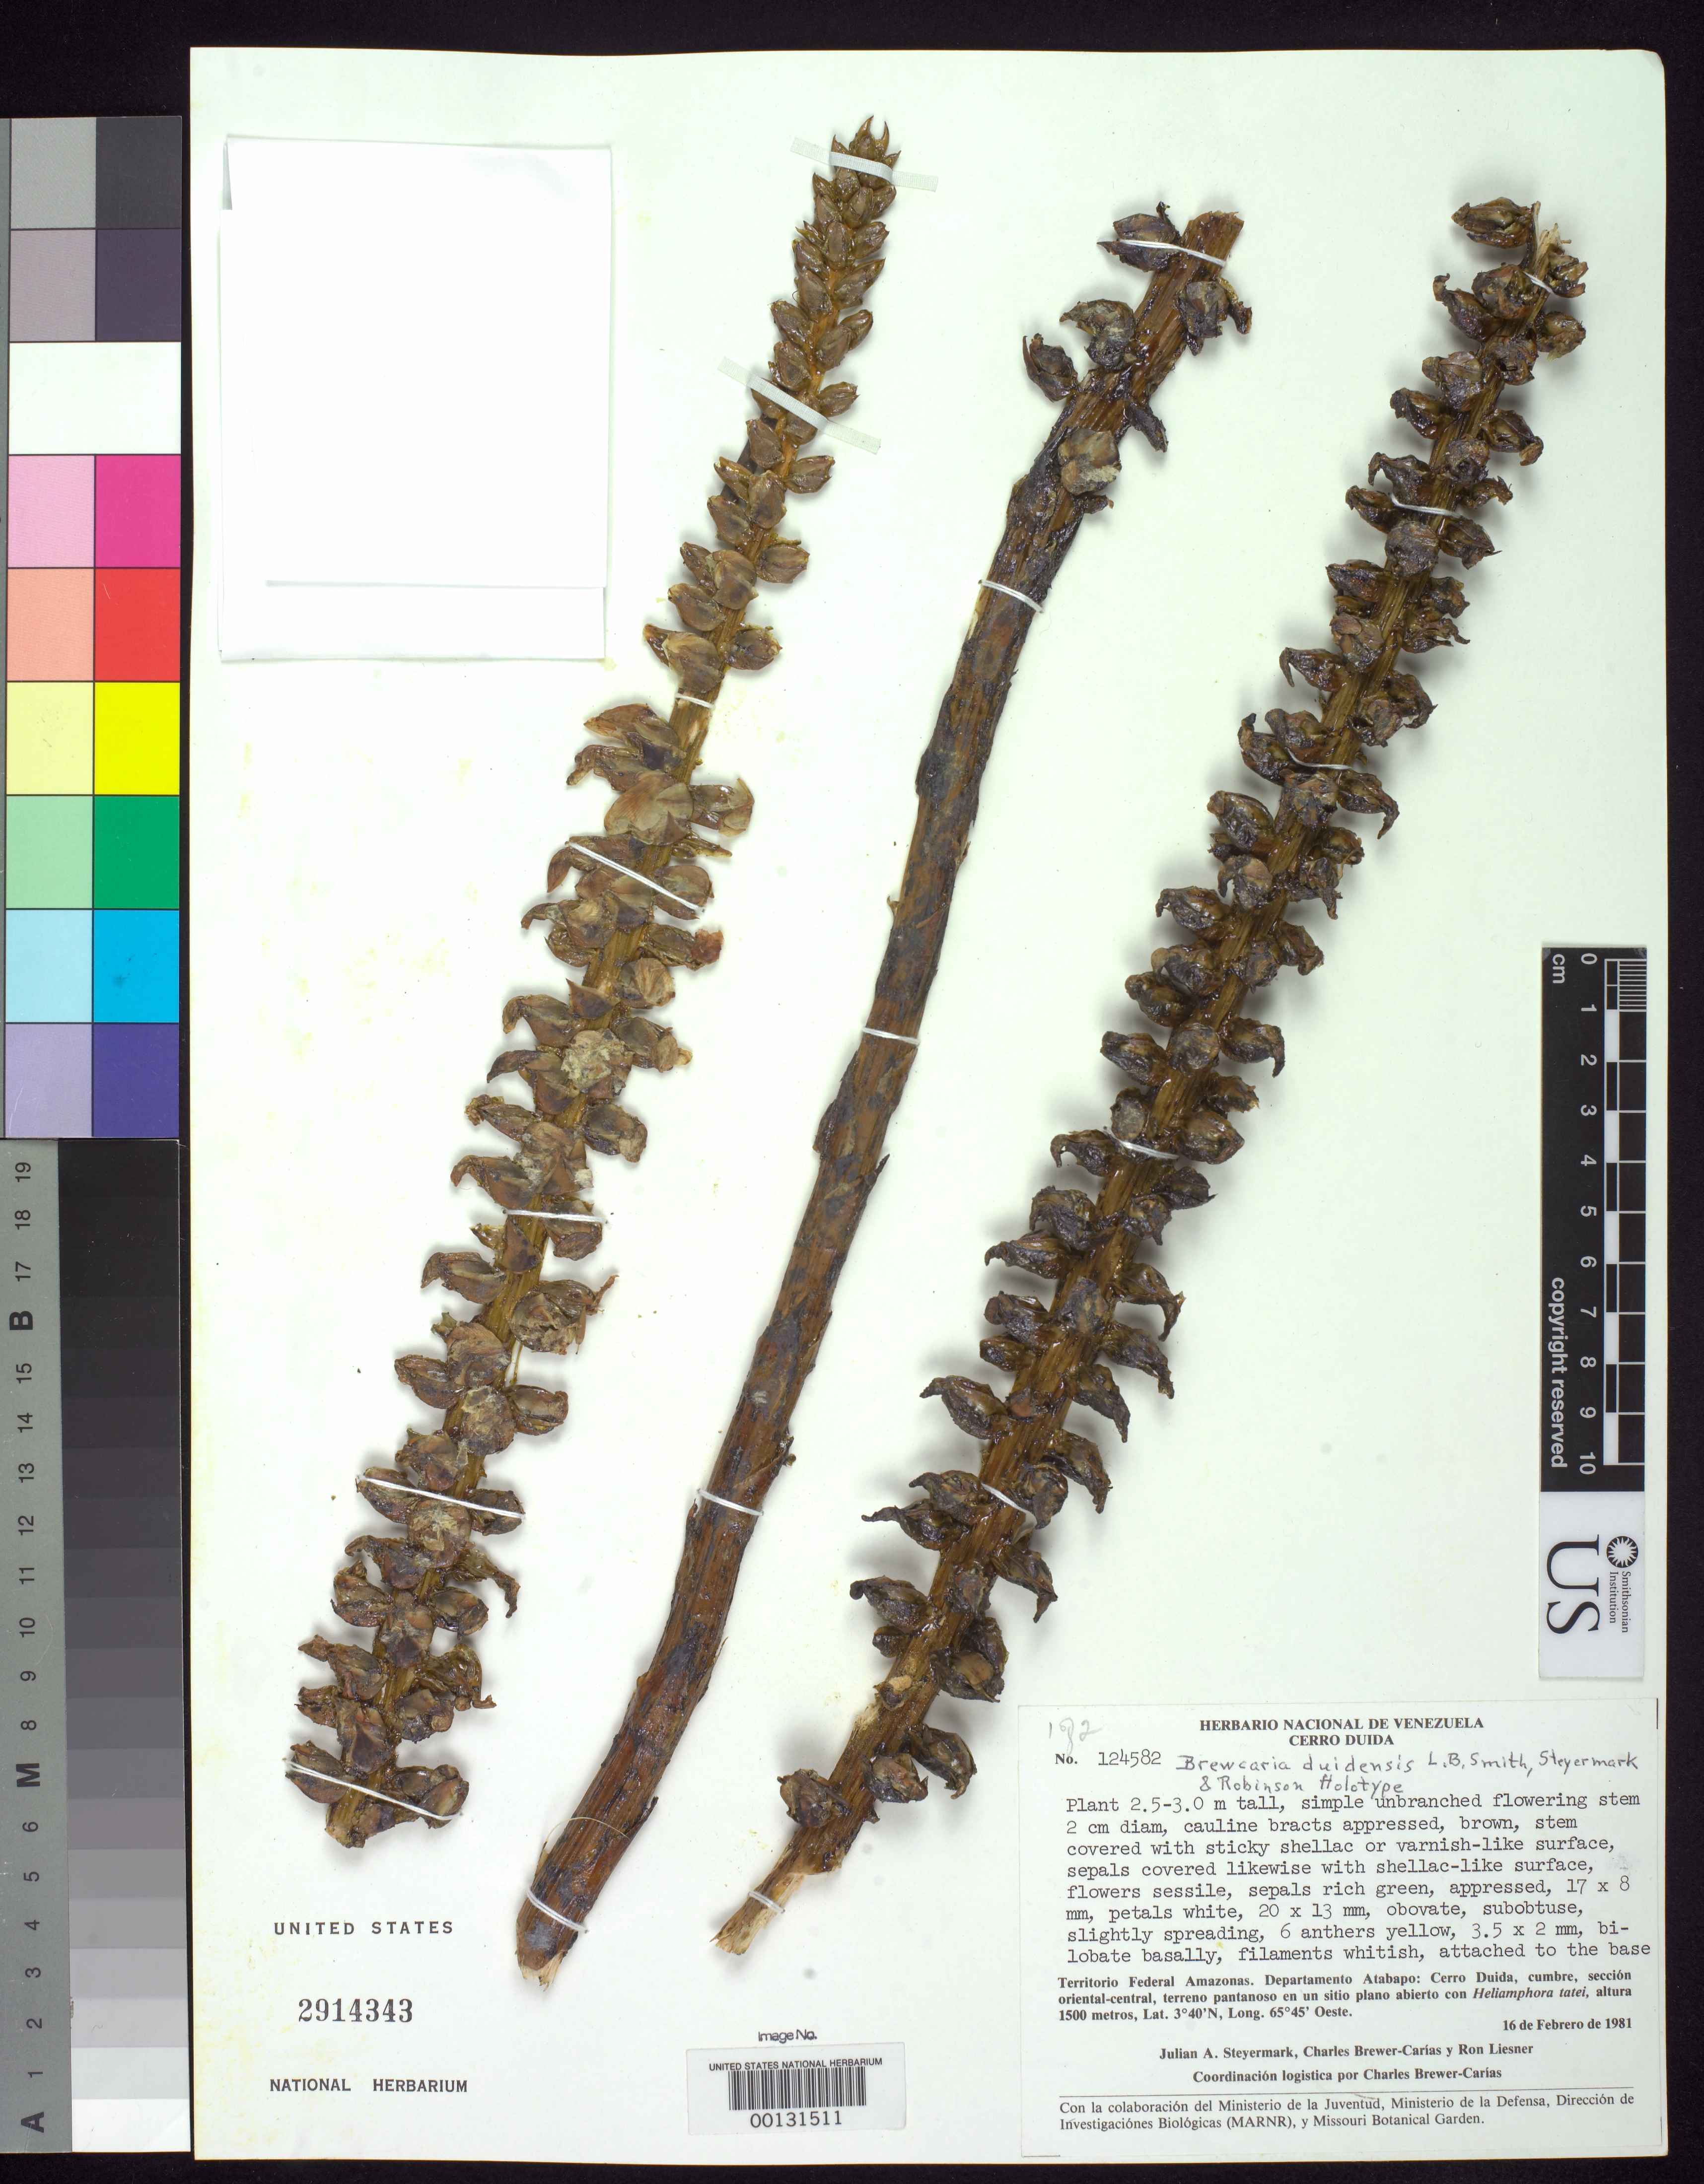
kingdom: Plantae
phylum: Tracheophyta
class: Liliopsida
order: Poales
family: Bromeliaceae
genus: Brewcaria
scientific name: Brewcaria duidensis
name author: L.B. Sm.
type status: Holotype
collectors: J. Steyermark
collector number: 124582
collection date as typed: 16 Feb 1981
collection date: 1981-02-16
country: Venezuela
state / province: Amazonas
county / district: Atabapo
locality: Cerro Duida.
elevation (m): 1500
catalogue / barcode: US 2914343